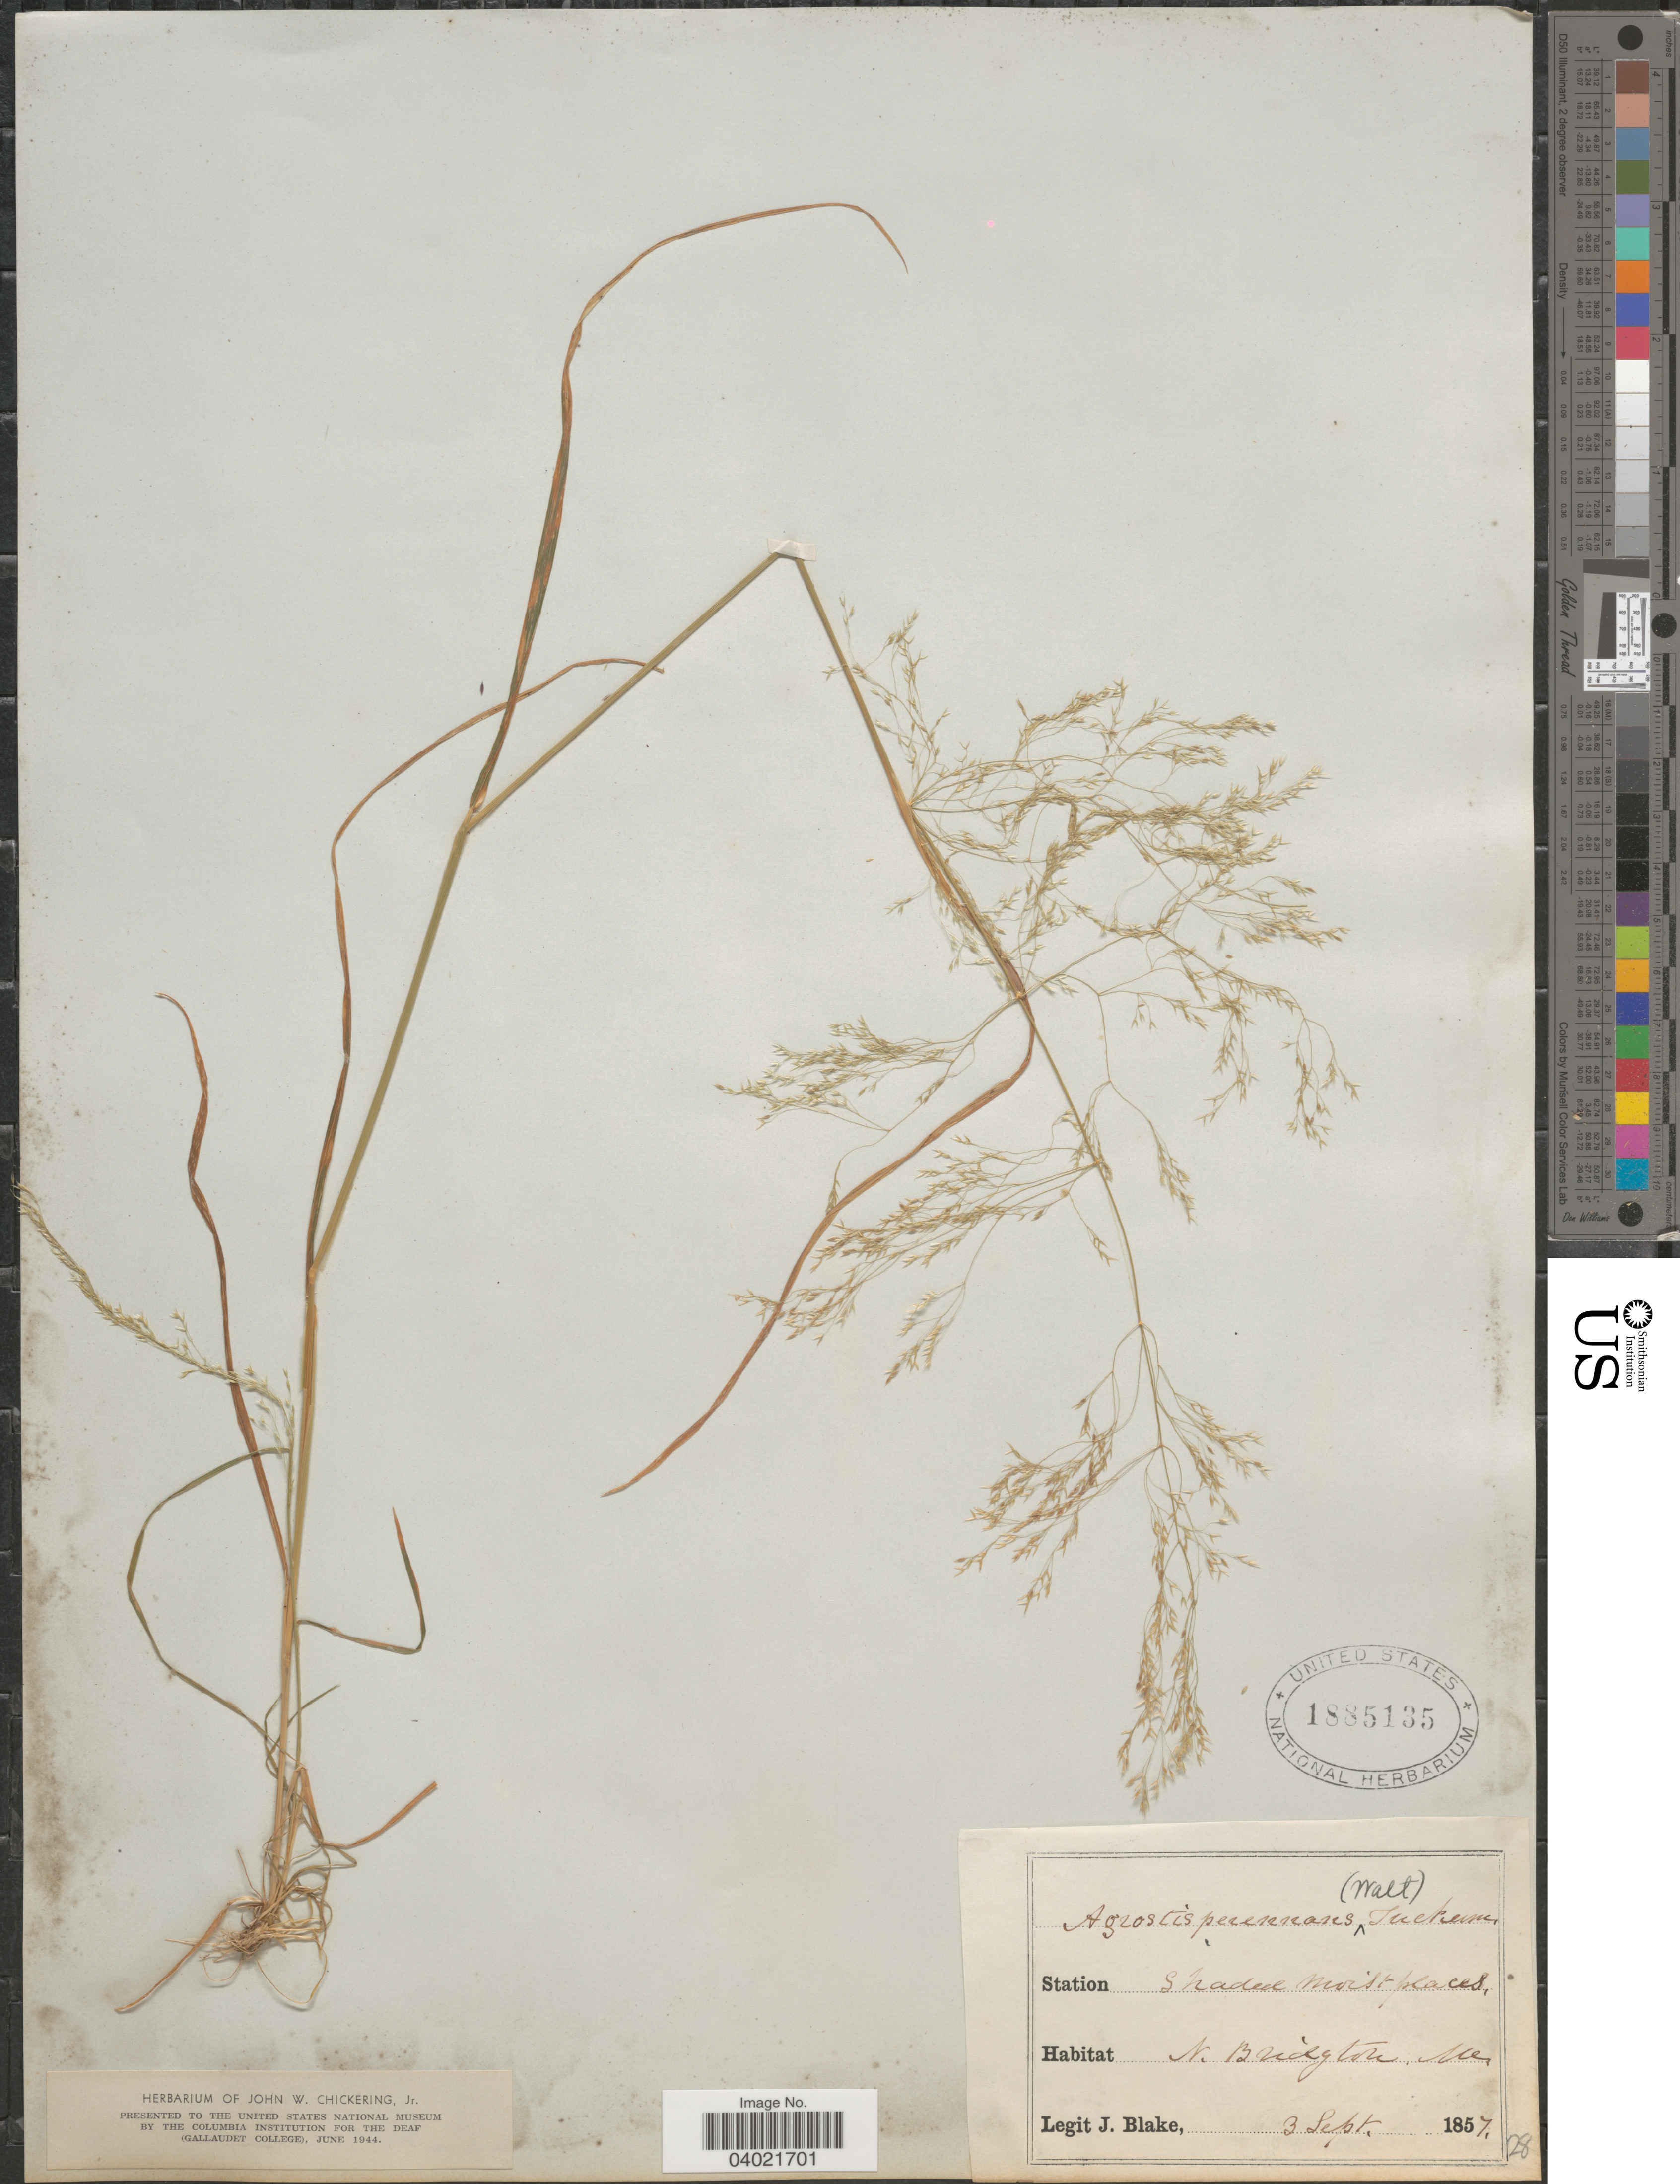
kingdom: Plantae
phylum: Tracheophyta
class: Liliopsida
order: Poales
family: Poaceae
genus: Agrostis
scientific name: Agrostis perennans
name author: (Walter) Tuck.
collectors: J. Blake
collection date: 1857-09-03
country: United States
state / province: Maine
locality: N. Bridgetown.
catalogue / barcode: US 1885135